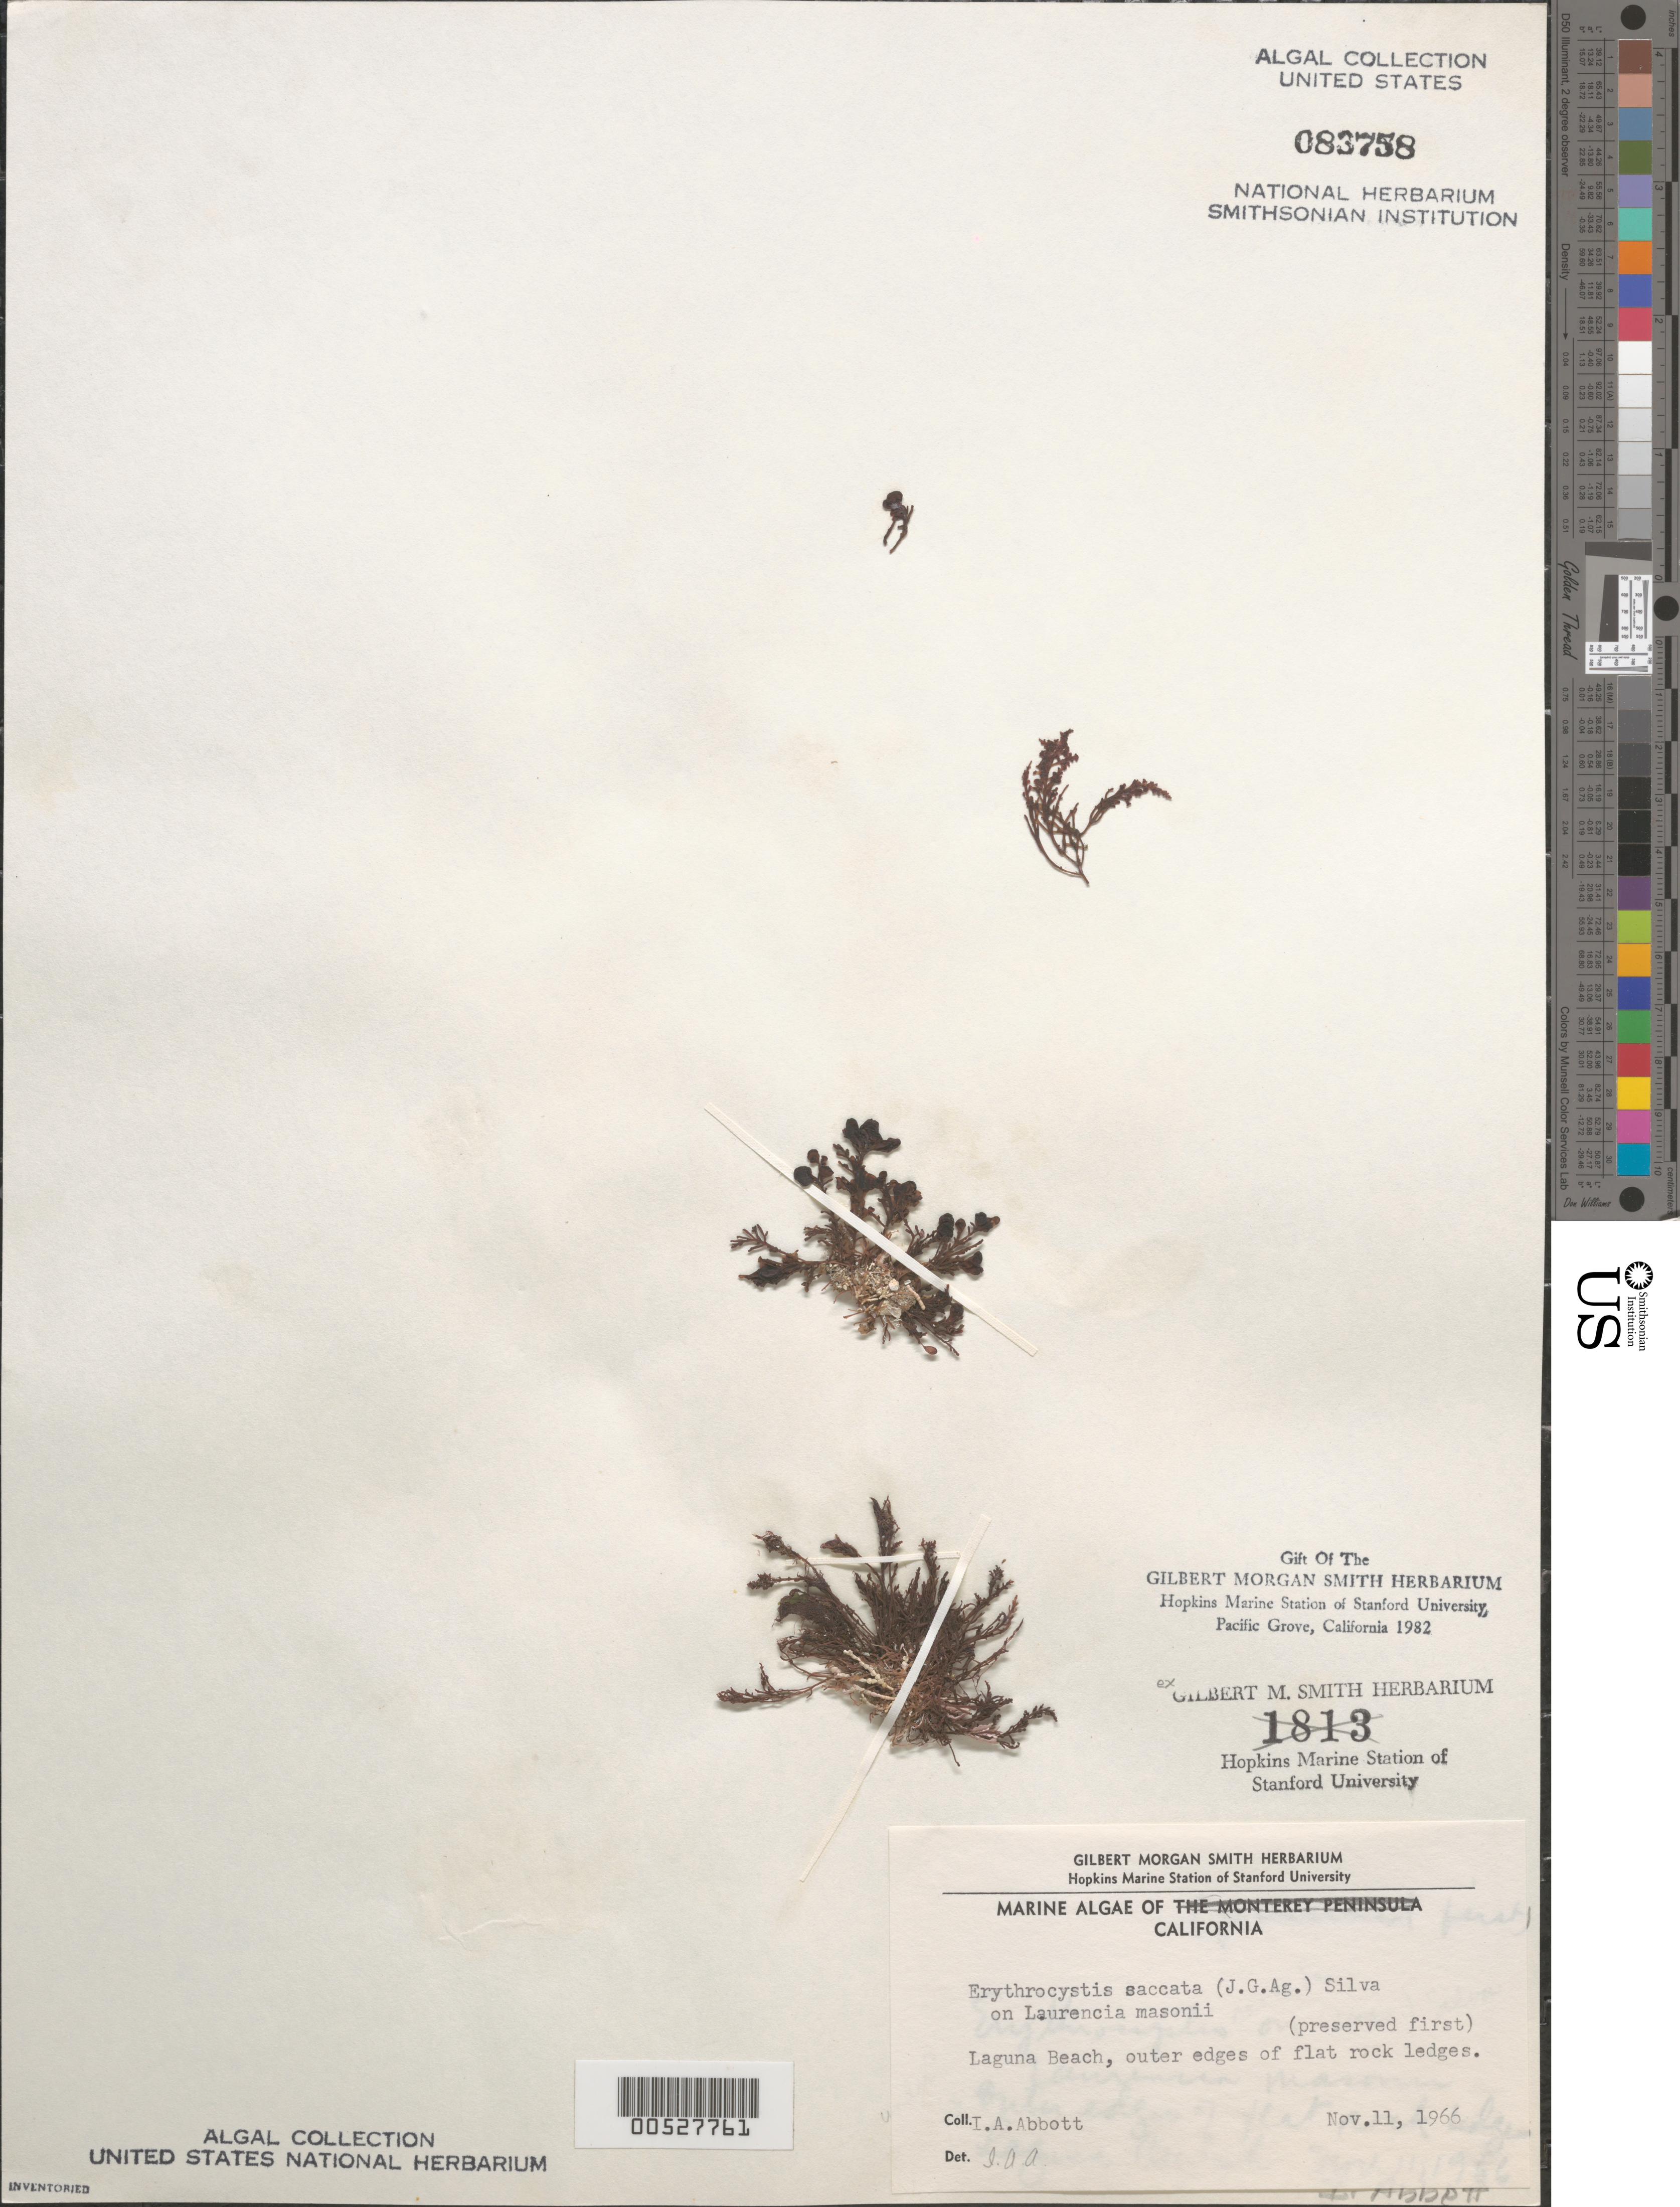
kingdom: Plantae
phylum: Rhodophyta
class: Florideophyceae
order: Ceramiales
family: Rhodomelaceae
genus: Erythrocystis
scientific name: Erythrocystis saccata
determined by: Abbott, Isabella A.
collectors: I. A. Abbott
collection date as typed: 11 Nov 1966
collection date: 1966-11-11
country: United States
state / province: California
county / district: Orange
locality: Laguna Beach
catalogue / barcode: US 83758